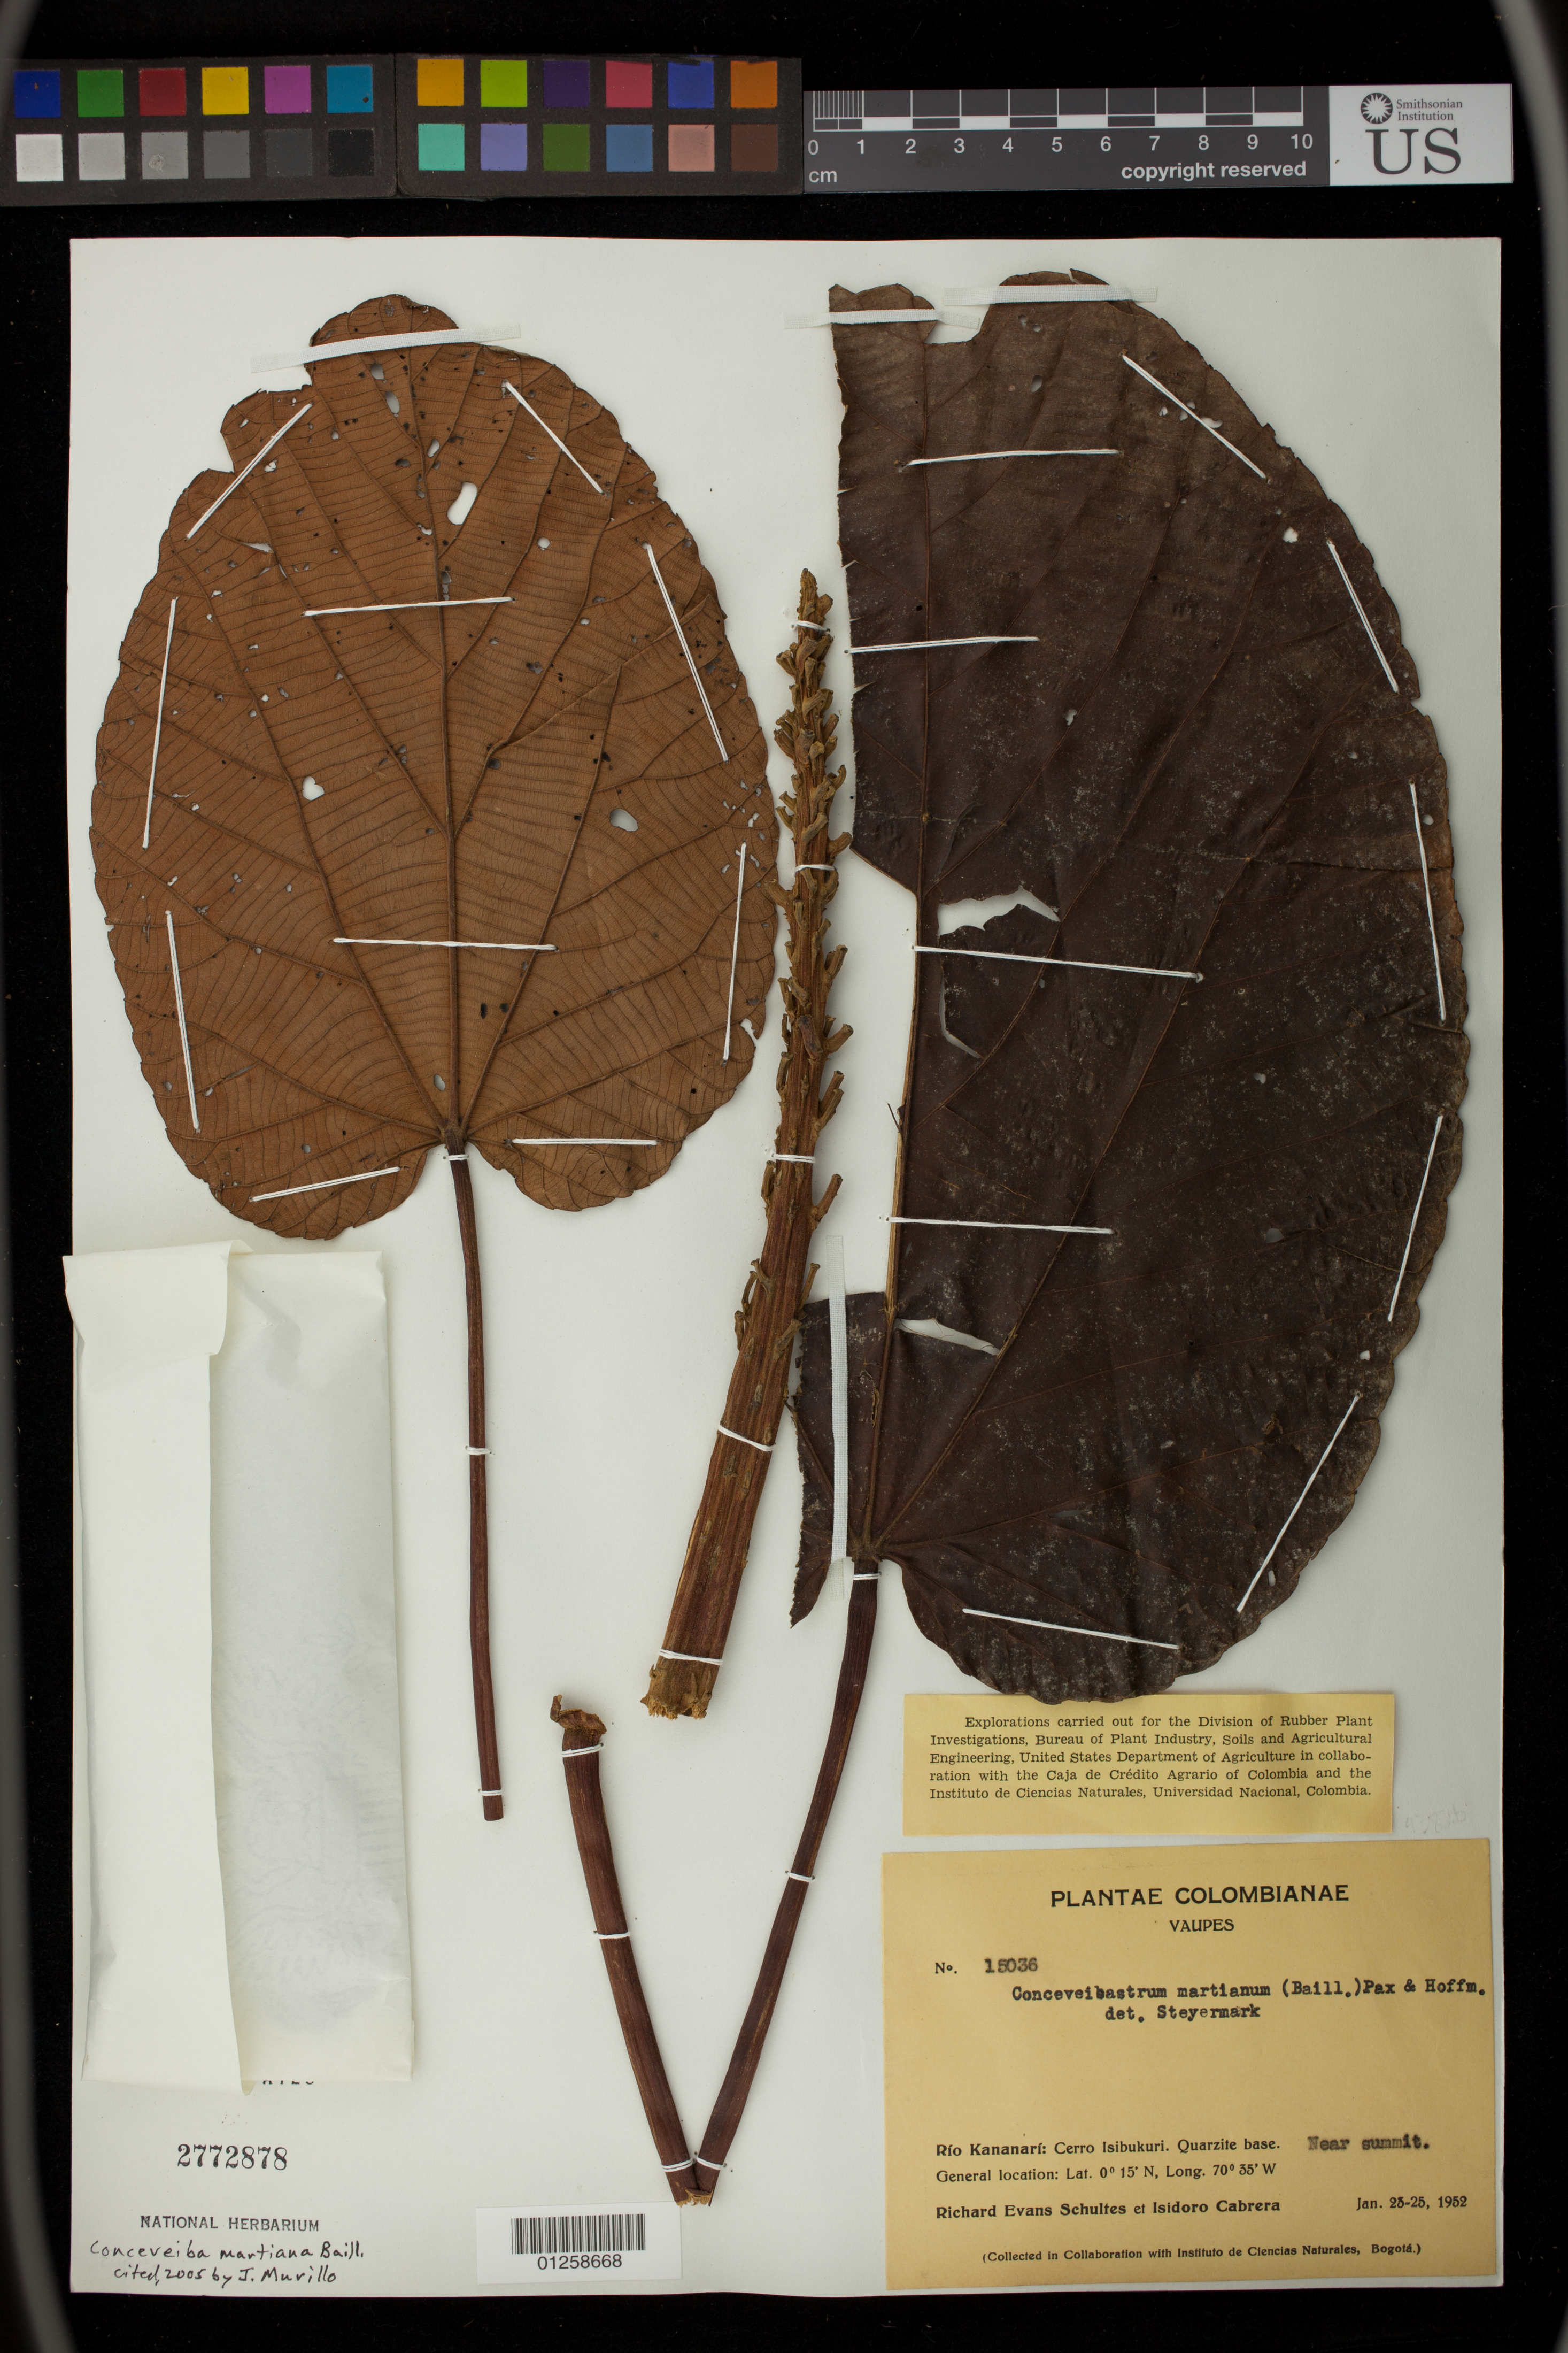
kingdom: Plantae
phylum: Tracheophyta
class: Magnoliopsida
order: Malpighiales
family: Euphorbiaceae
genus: Conceveiba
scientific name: Conceveiba martiana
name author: Baill.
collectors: R. E. Schultes & I. Cabrera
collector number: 15036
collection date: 1952-01-23/1952-01-25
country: Colombia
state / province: Vaupes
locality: Rio Kananari: Cerro Isibukuri. Near summit.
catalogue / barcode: US 2772878